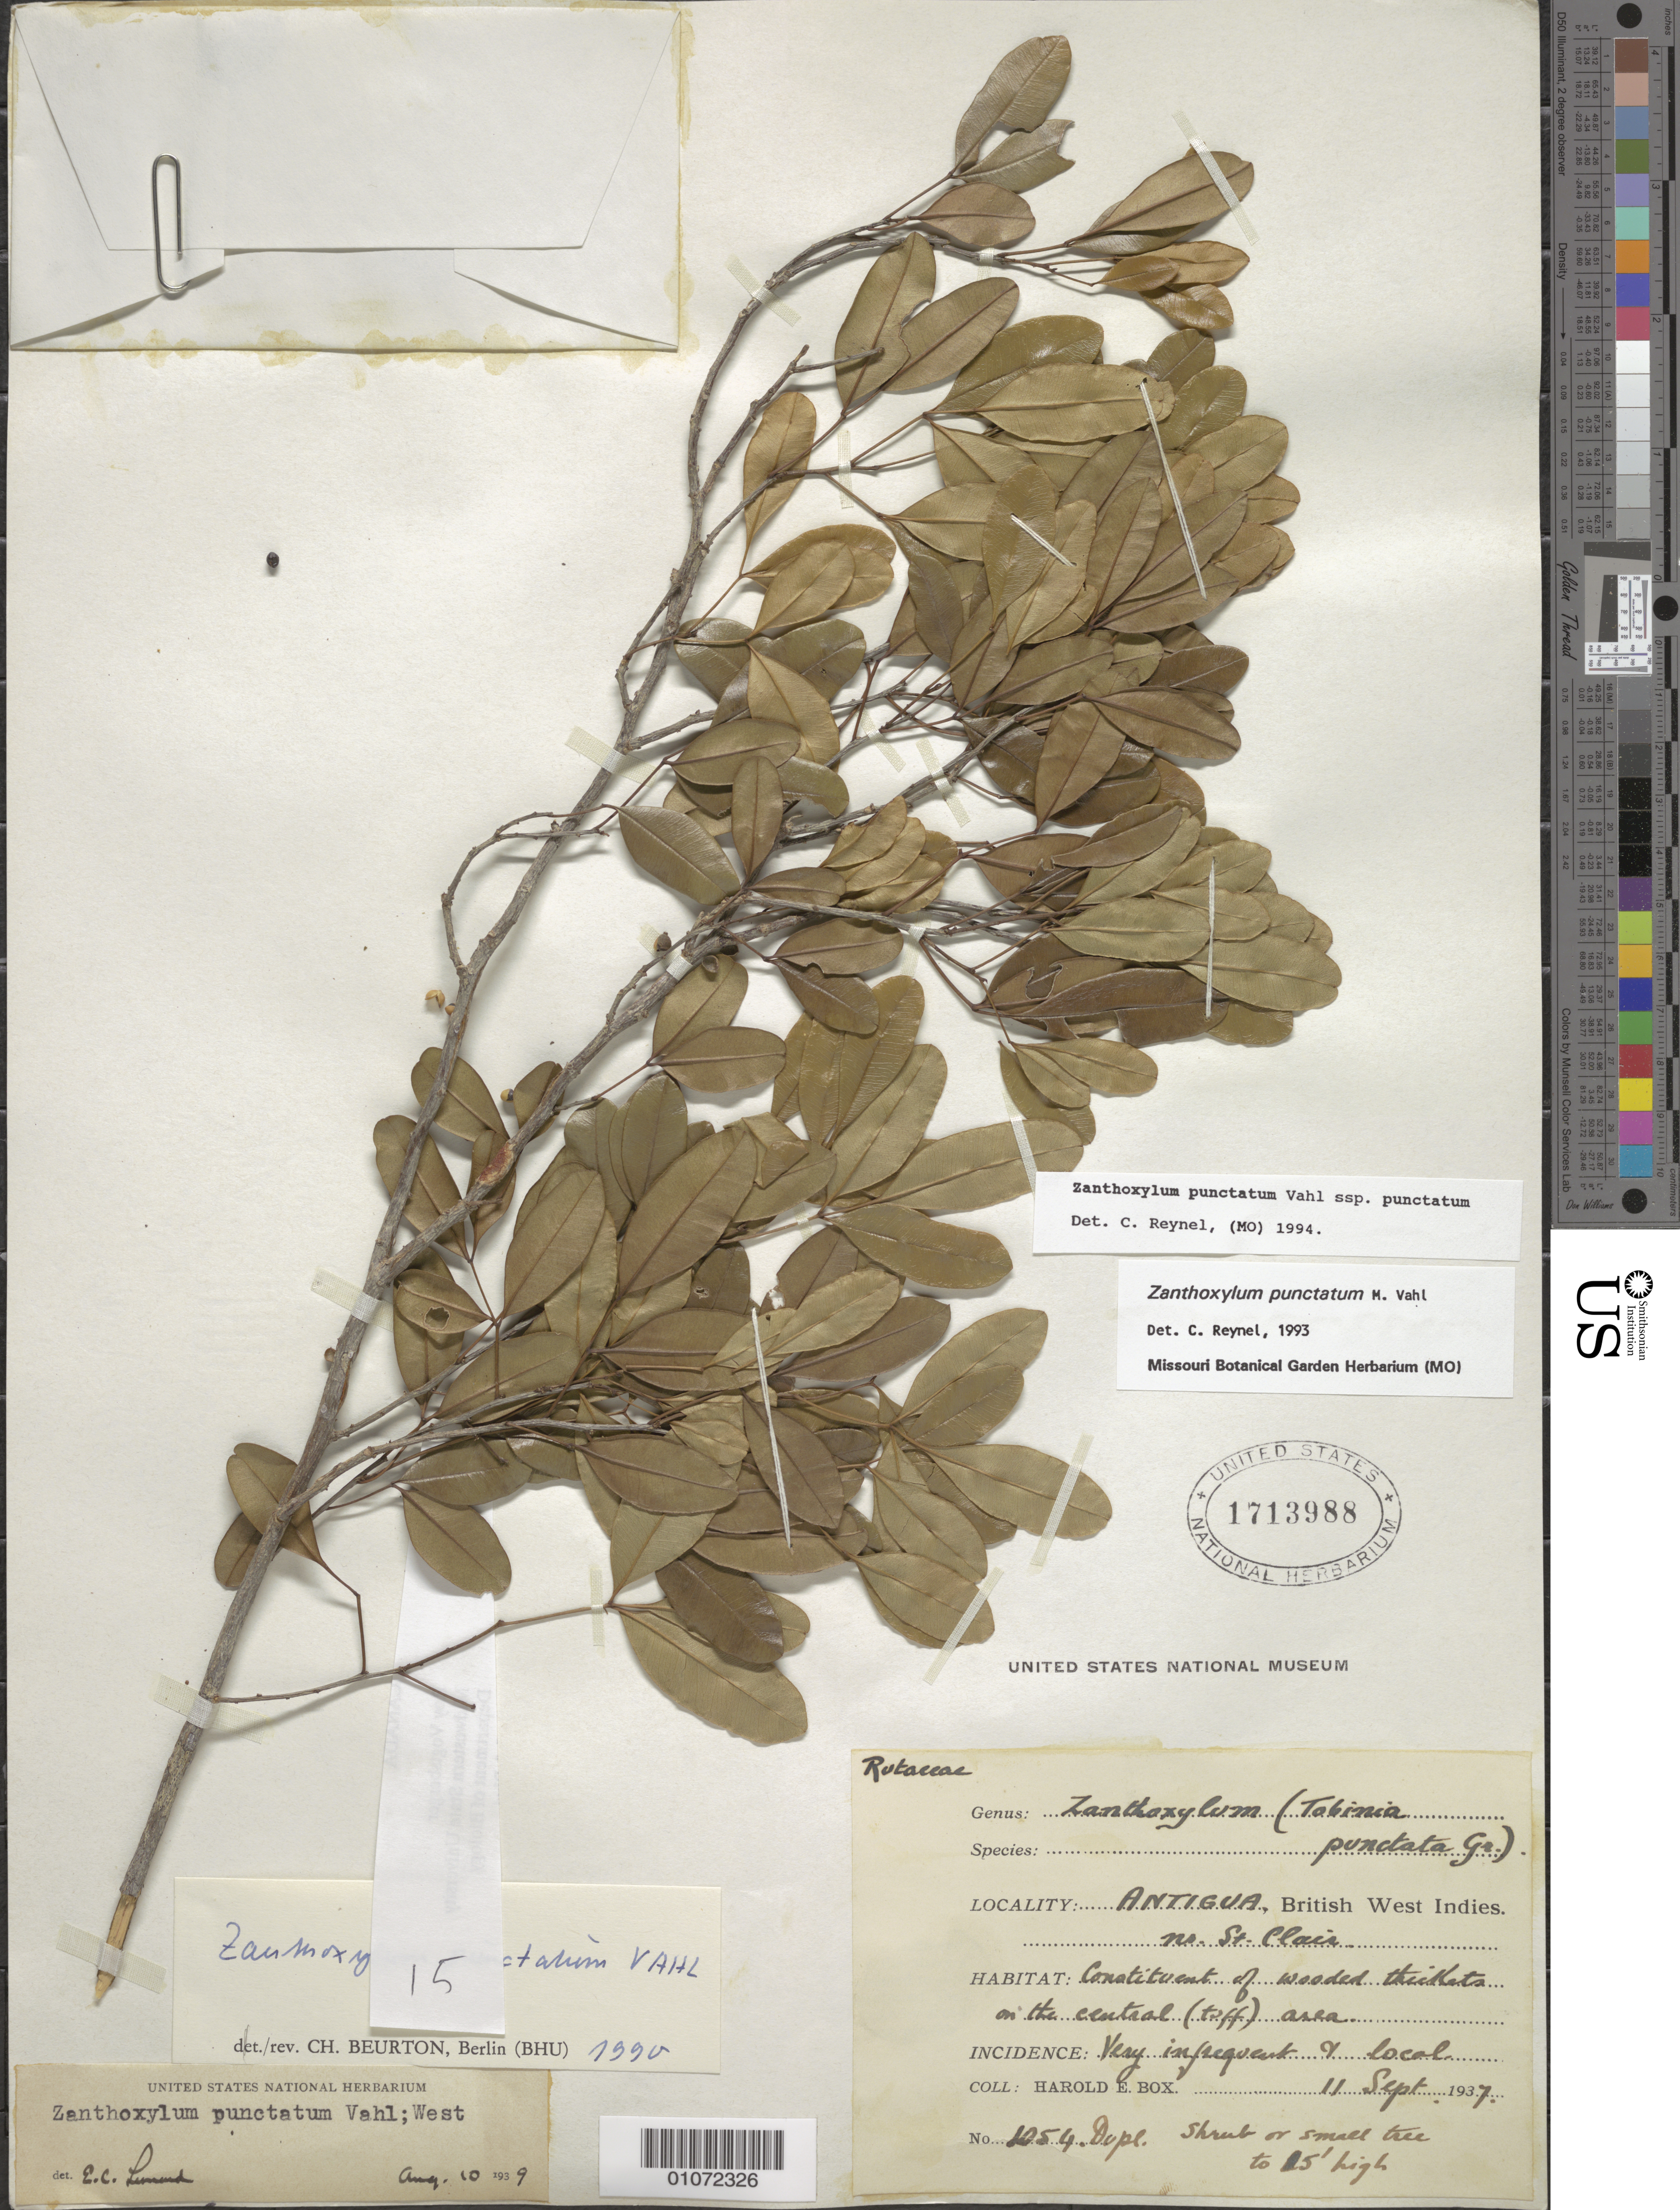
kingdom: Plantae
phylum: Tracheophyta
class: Magnoliopsida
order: Sapindales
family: Rutaceae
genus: Zanthoxylum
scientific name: Zanthoxylum punctatum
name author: Vahl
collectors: H. E. Box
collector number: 1054 Dupl.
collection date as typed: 11 Sep 1937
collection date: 1937-09-11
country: Antigua and Barbuda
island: Leeward Is.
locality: St. Claire,constituant of wooded thickets on the central (toff) area, very infrequent and local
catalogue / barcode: US 1713988